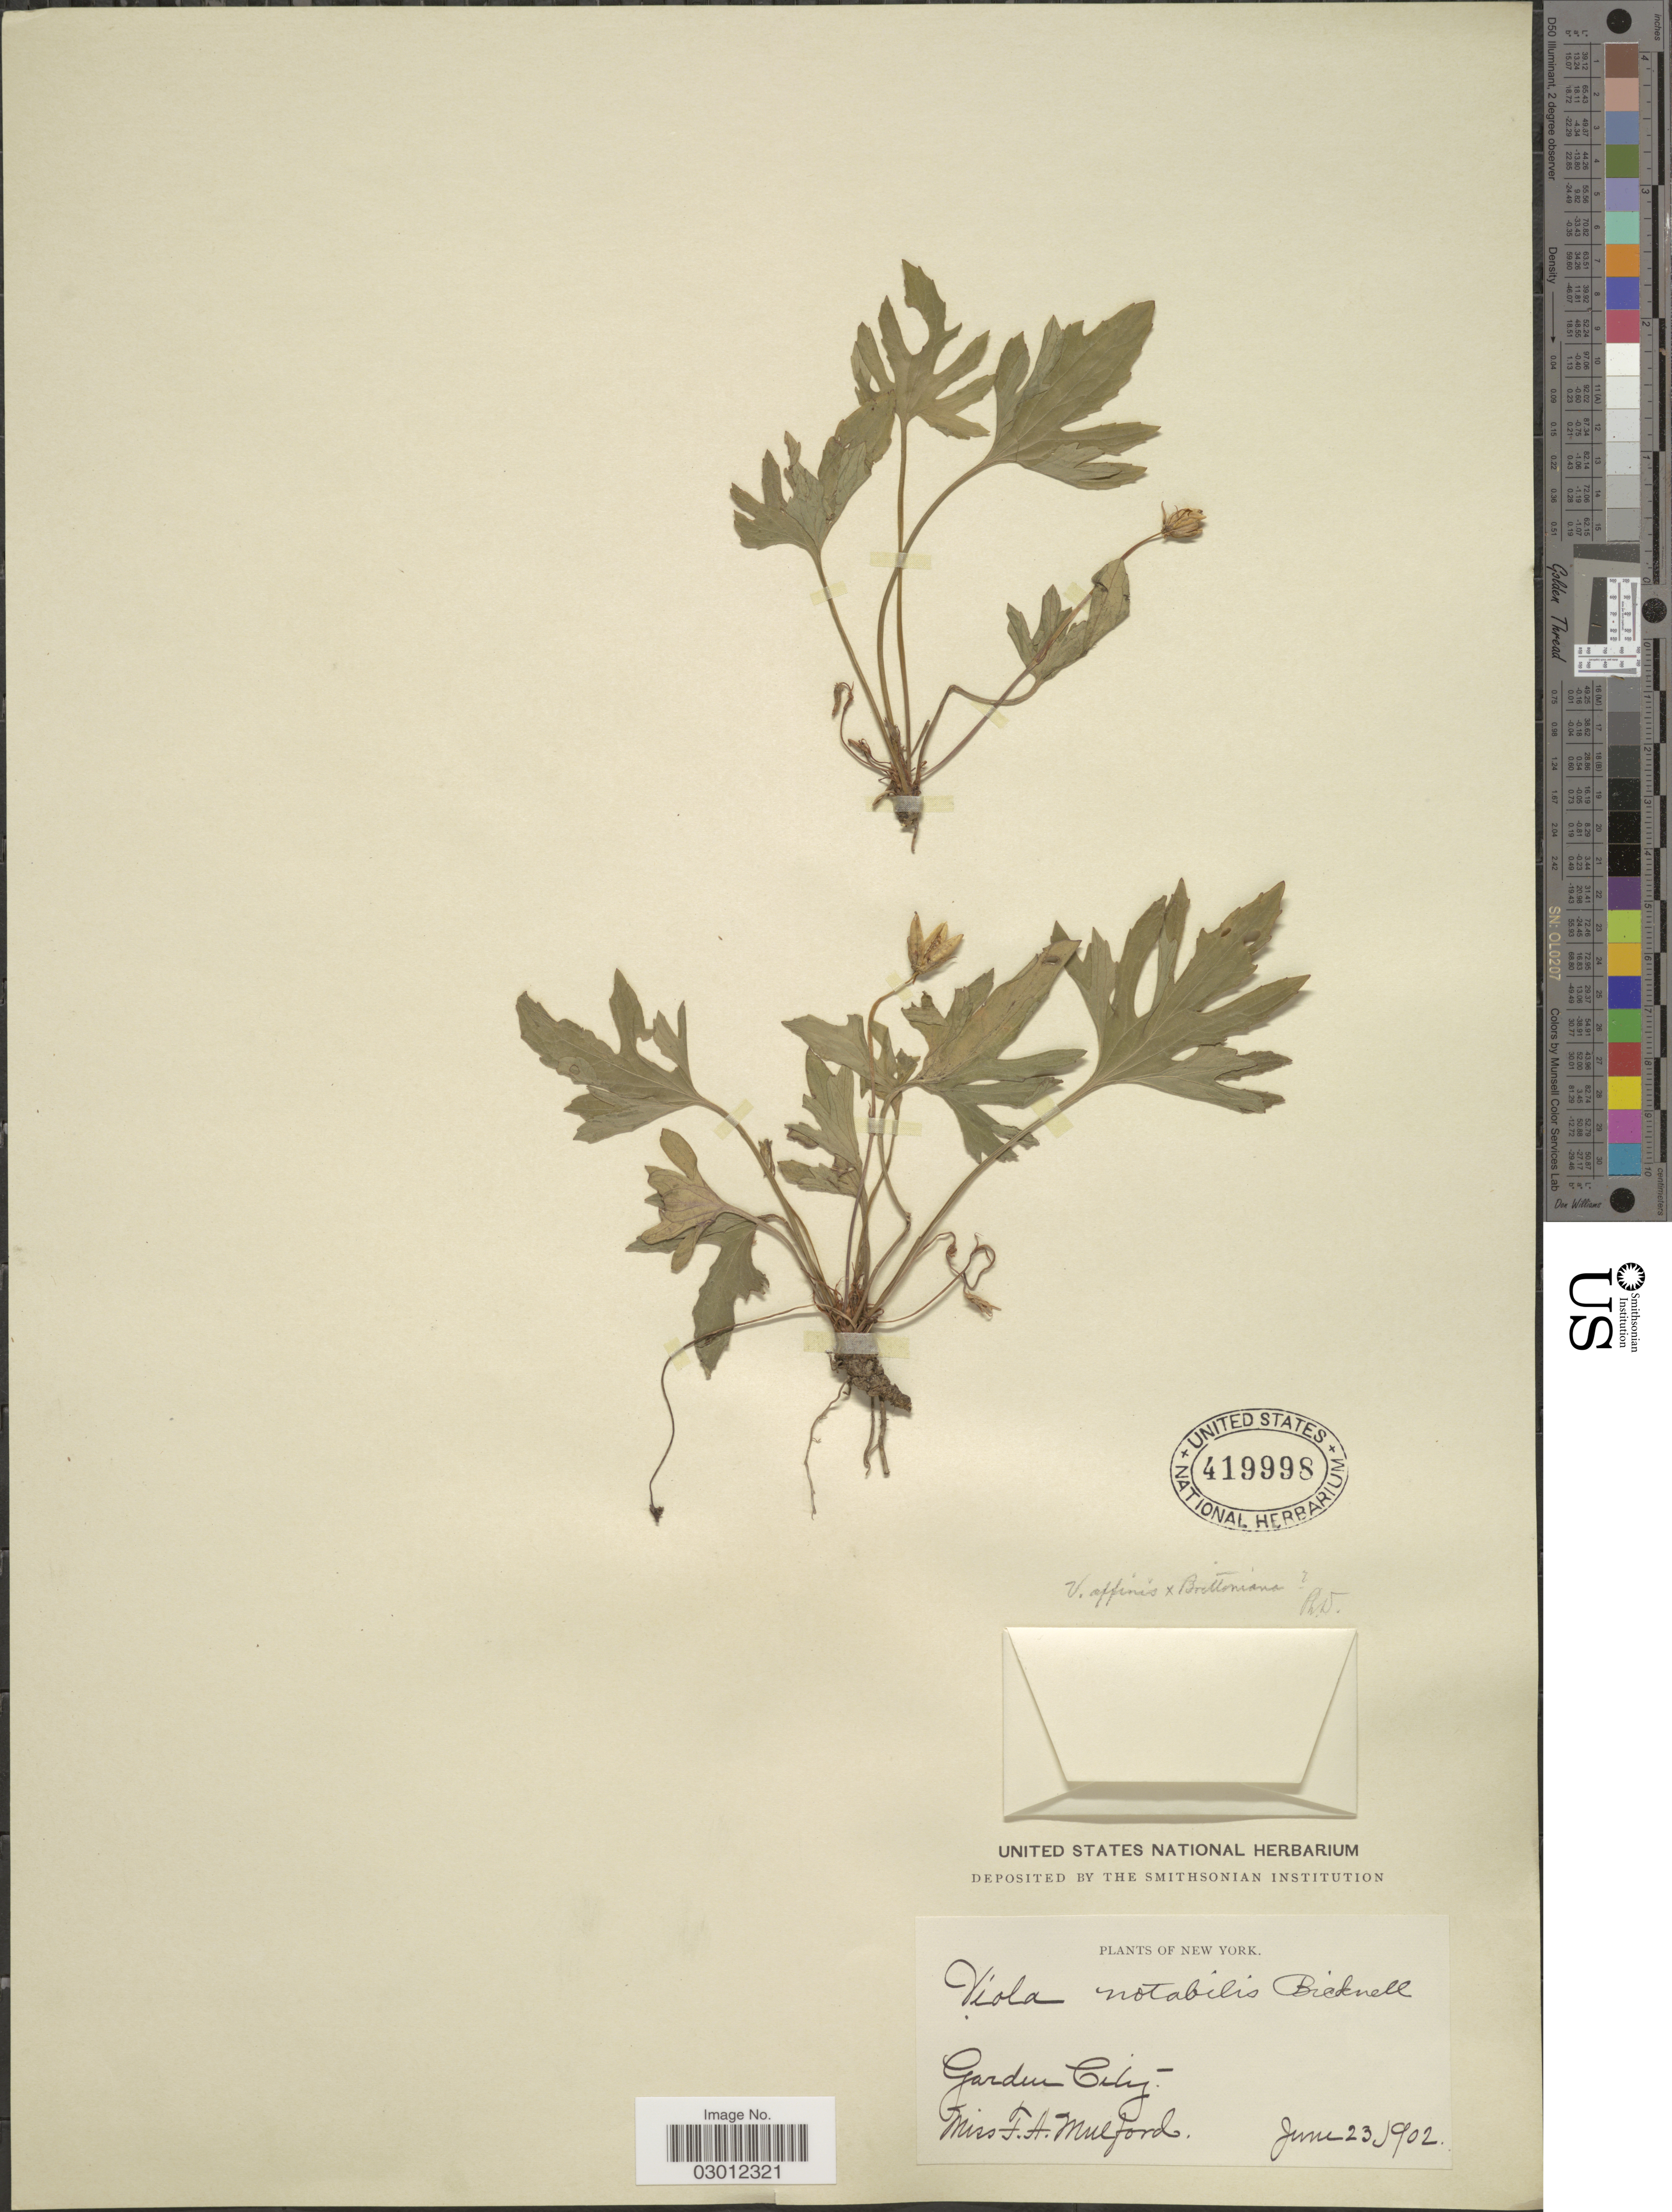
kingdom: Plantae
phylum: Tracheophyta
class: Magnoliopsida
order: Malpighiales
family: Violaceae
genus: Viola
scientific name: Viola x notabilis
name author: E.P. Bicknell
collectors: F. Mulford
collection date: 1902-06-23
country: United States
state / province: New York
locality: Garden City.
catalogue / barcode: US 419998